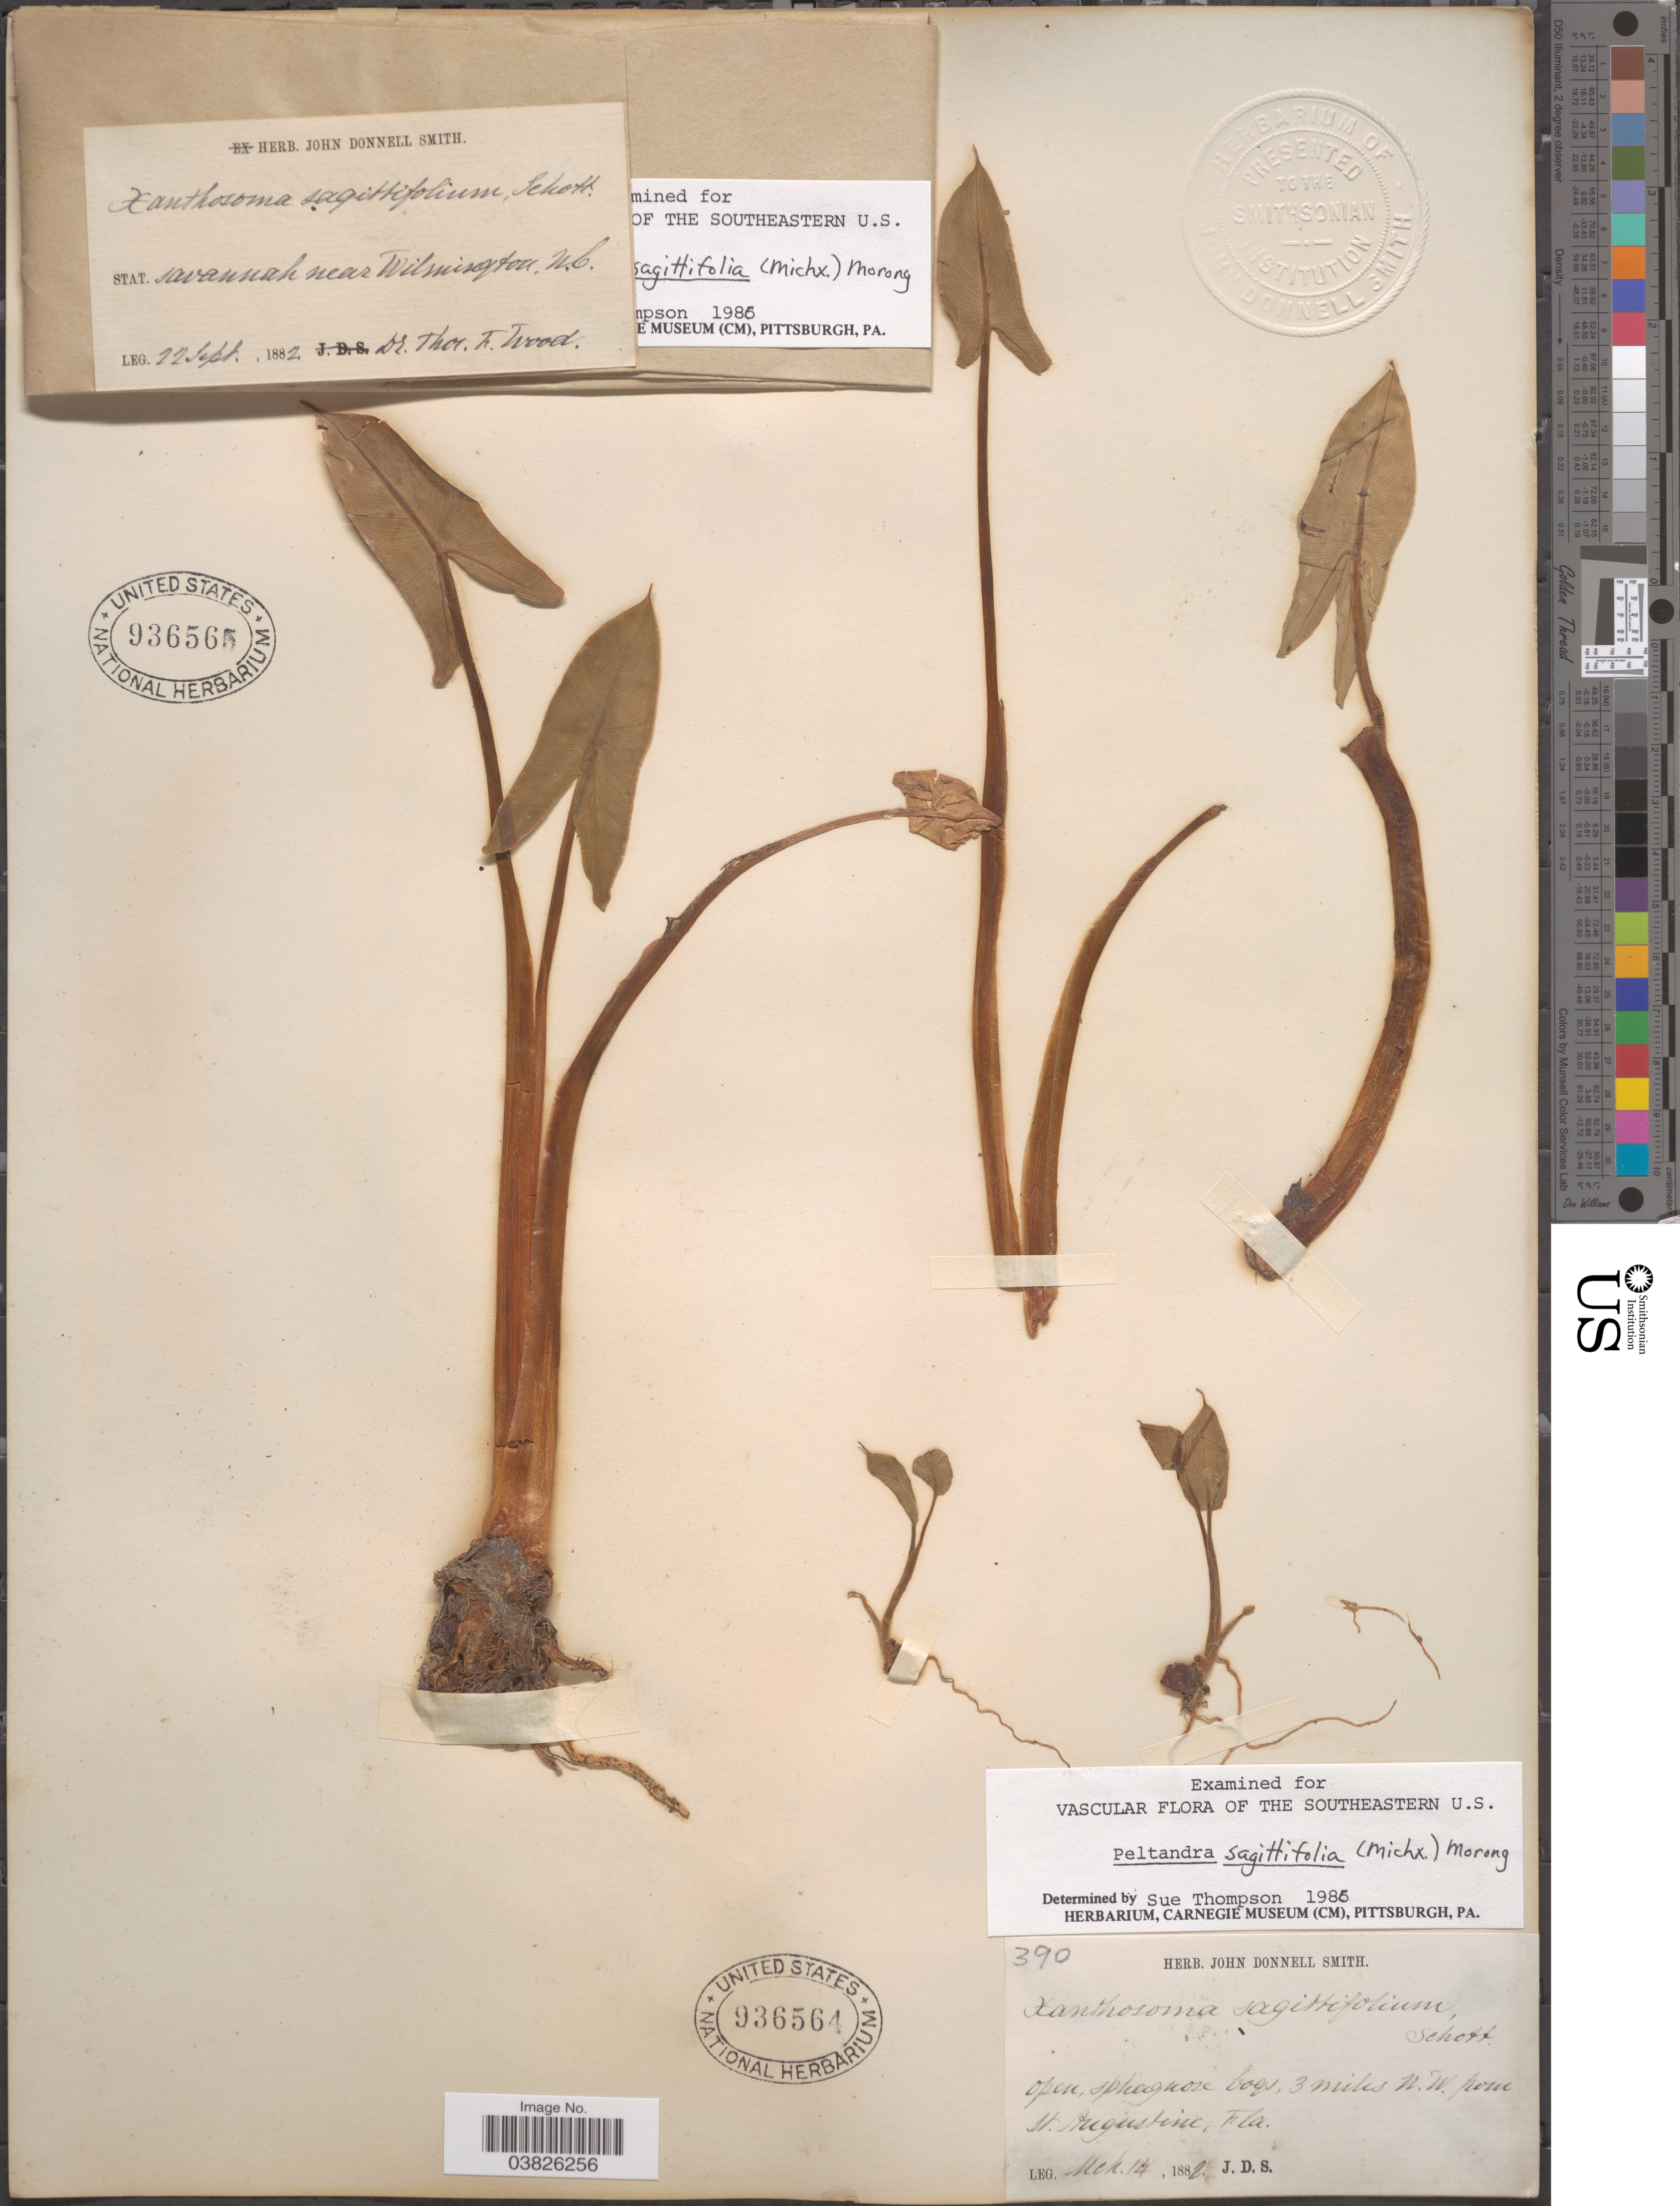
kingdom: Plantae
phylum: Tracheophyta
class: Liliopsida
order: Alismatales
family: Araceae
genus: Peltandra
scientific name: Peltandra sagittifolia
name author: (Michx.) Morong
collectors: J. Donnell Smith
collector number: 390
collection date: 1882-03-14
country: United States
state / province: Florida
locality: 3 miles N.W. from St. Augustine.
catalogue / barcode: US 936564-2